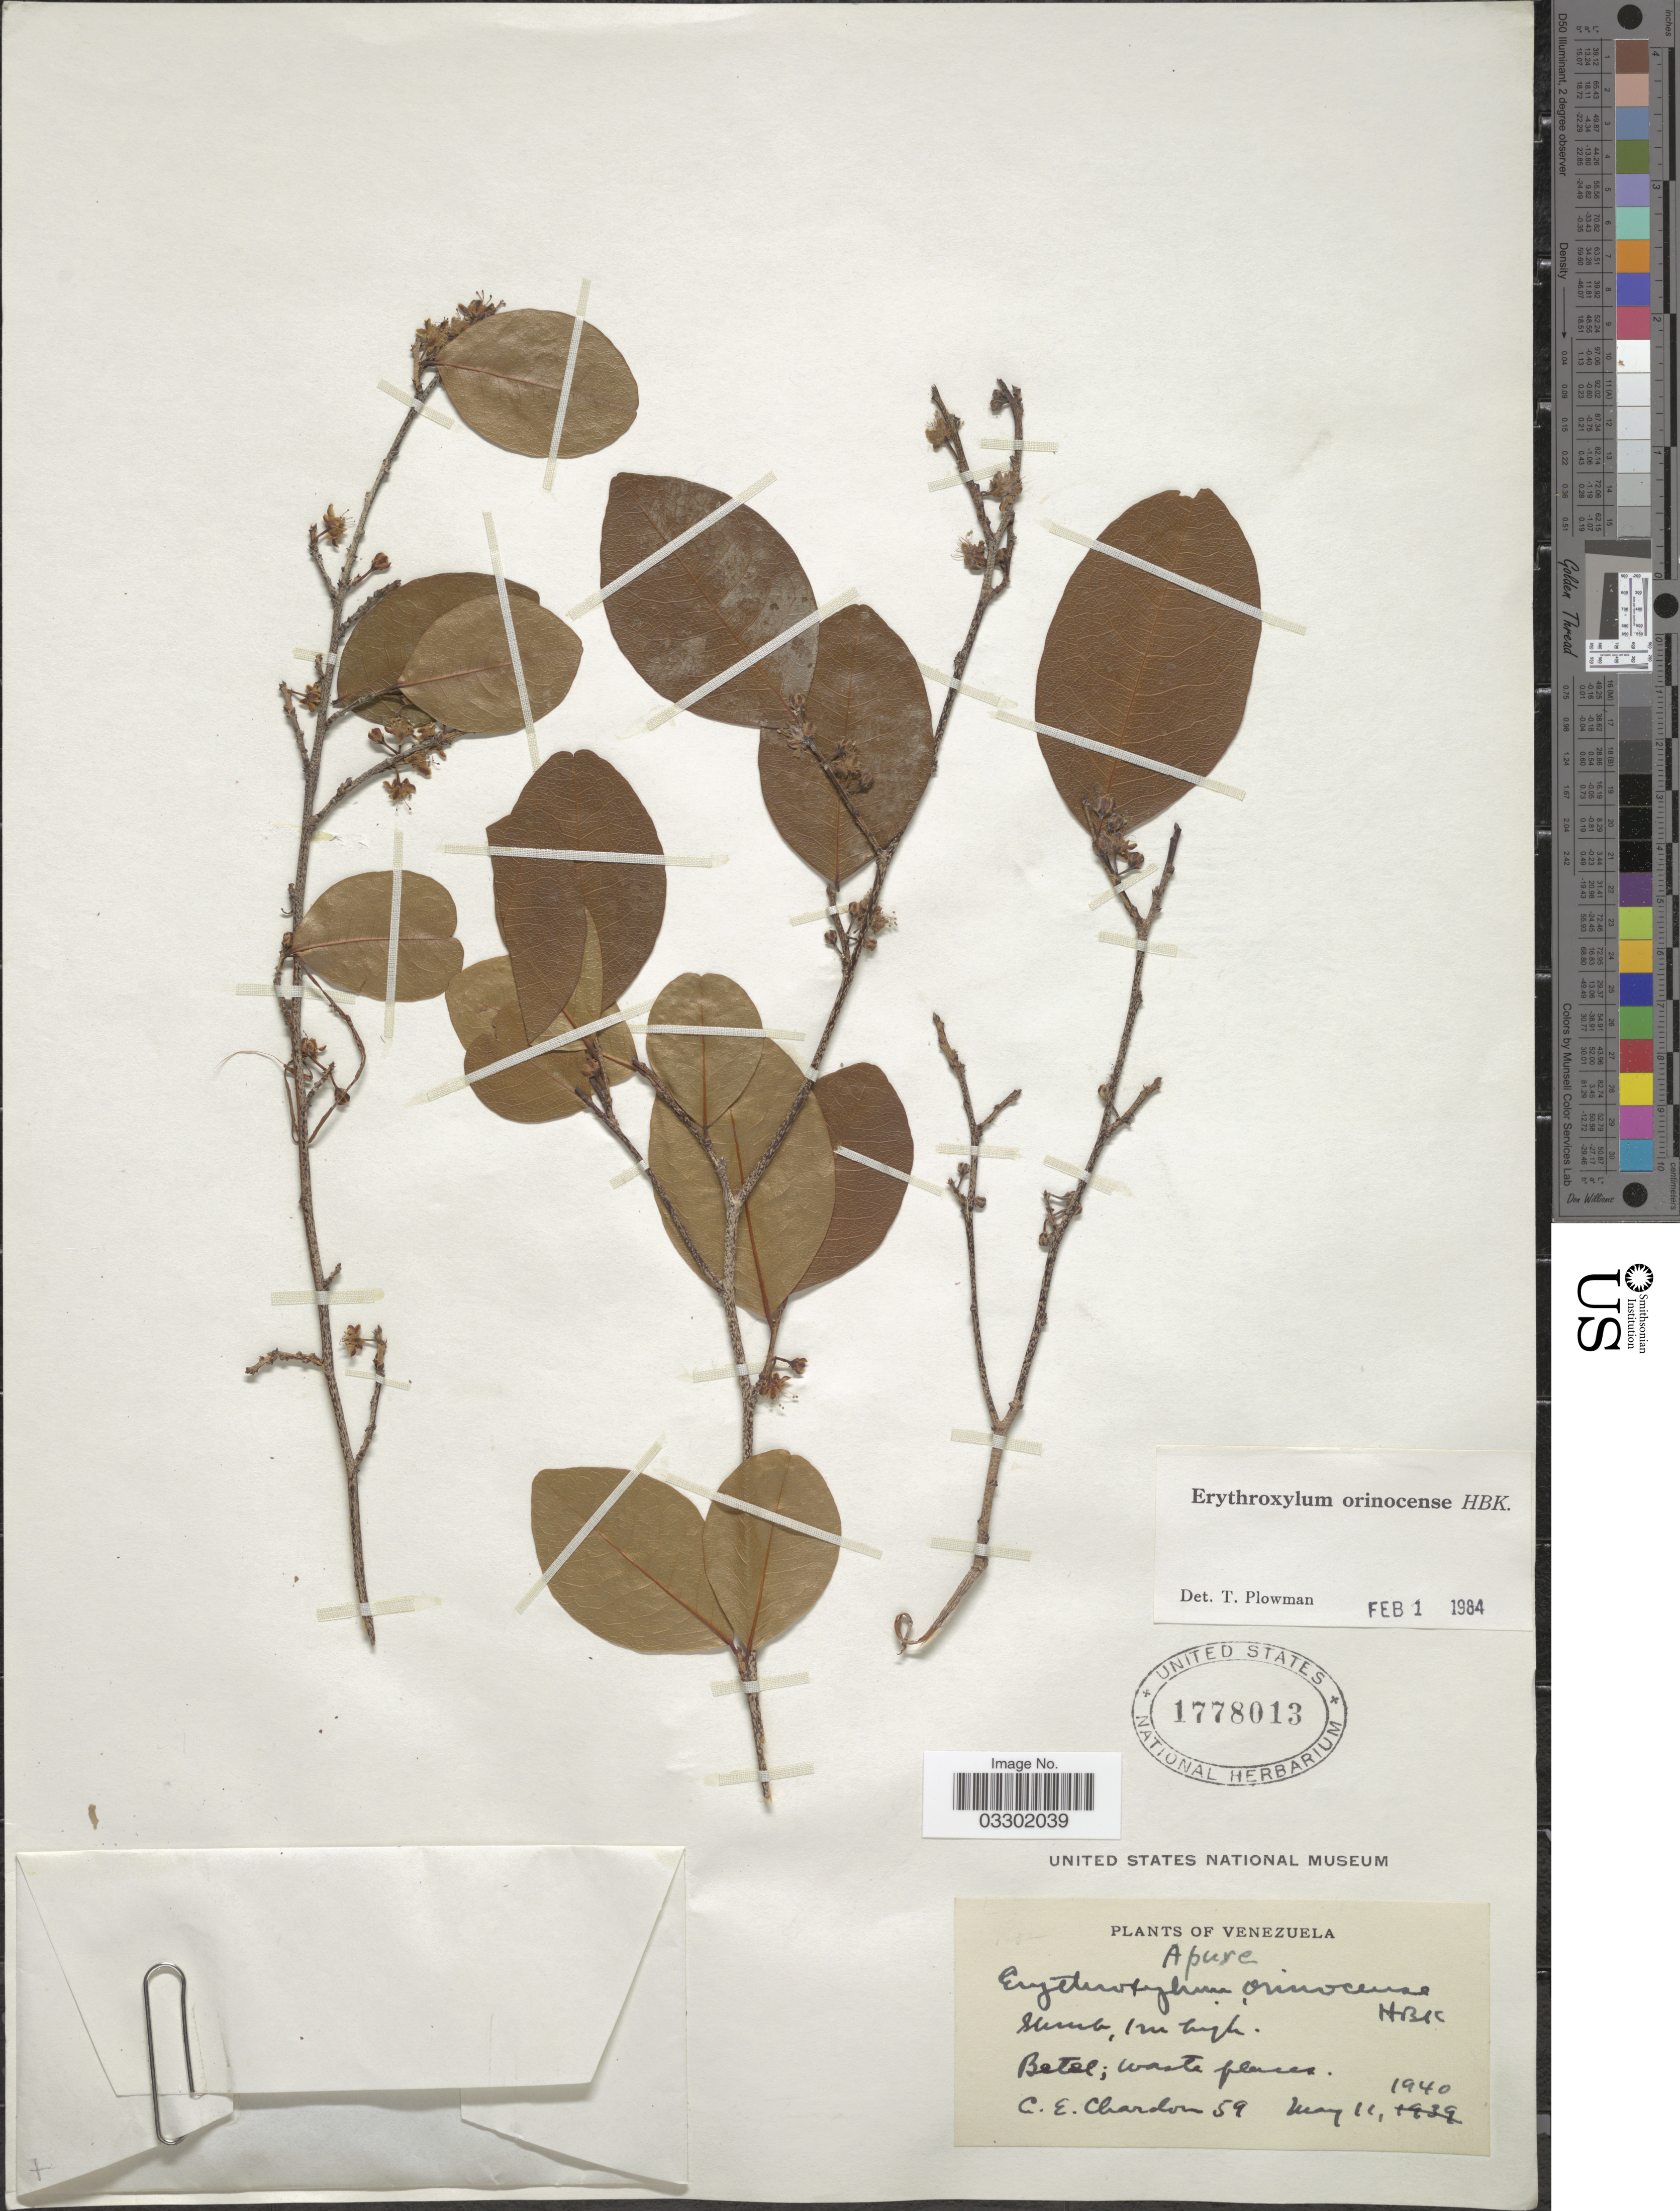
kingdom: Plantae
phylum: Tracheophyta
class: Magnoliopsida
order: Malpighiales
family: Erythroxylaceae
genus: Erythroxylum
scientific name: Erythroxylum orinocense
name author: Kunth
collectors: C. E. Chardón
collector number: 59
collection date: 1940-05-11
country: Venezuela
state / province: Apure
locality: Betse. [interpreted]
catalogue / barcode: US 1778013